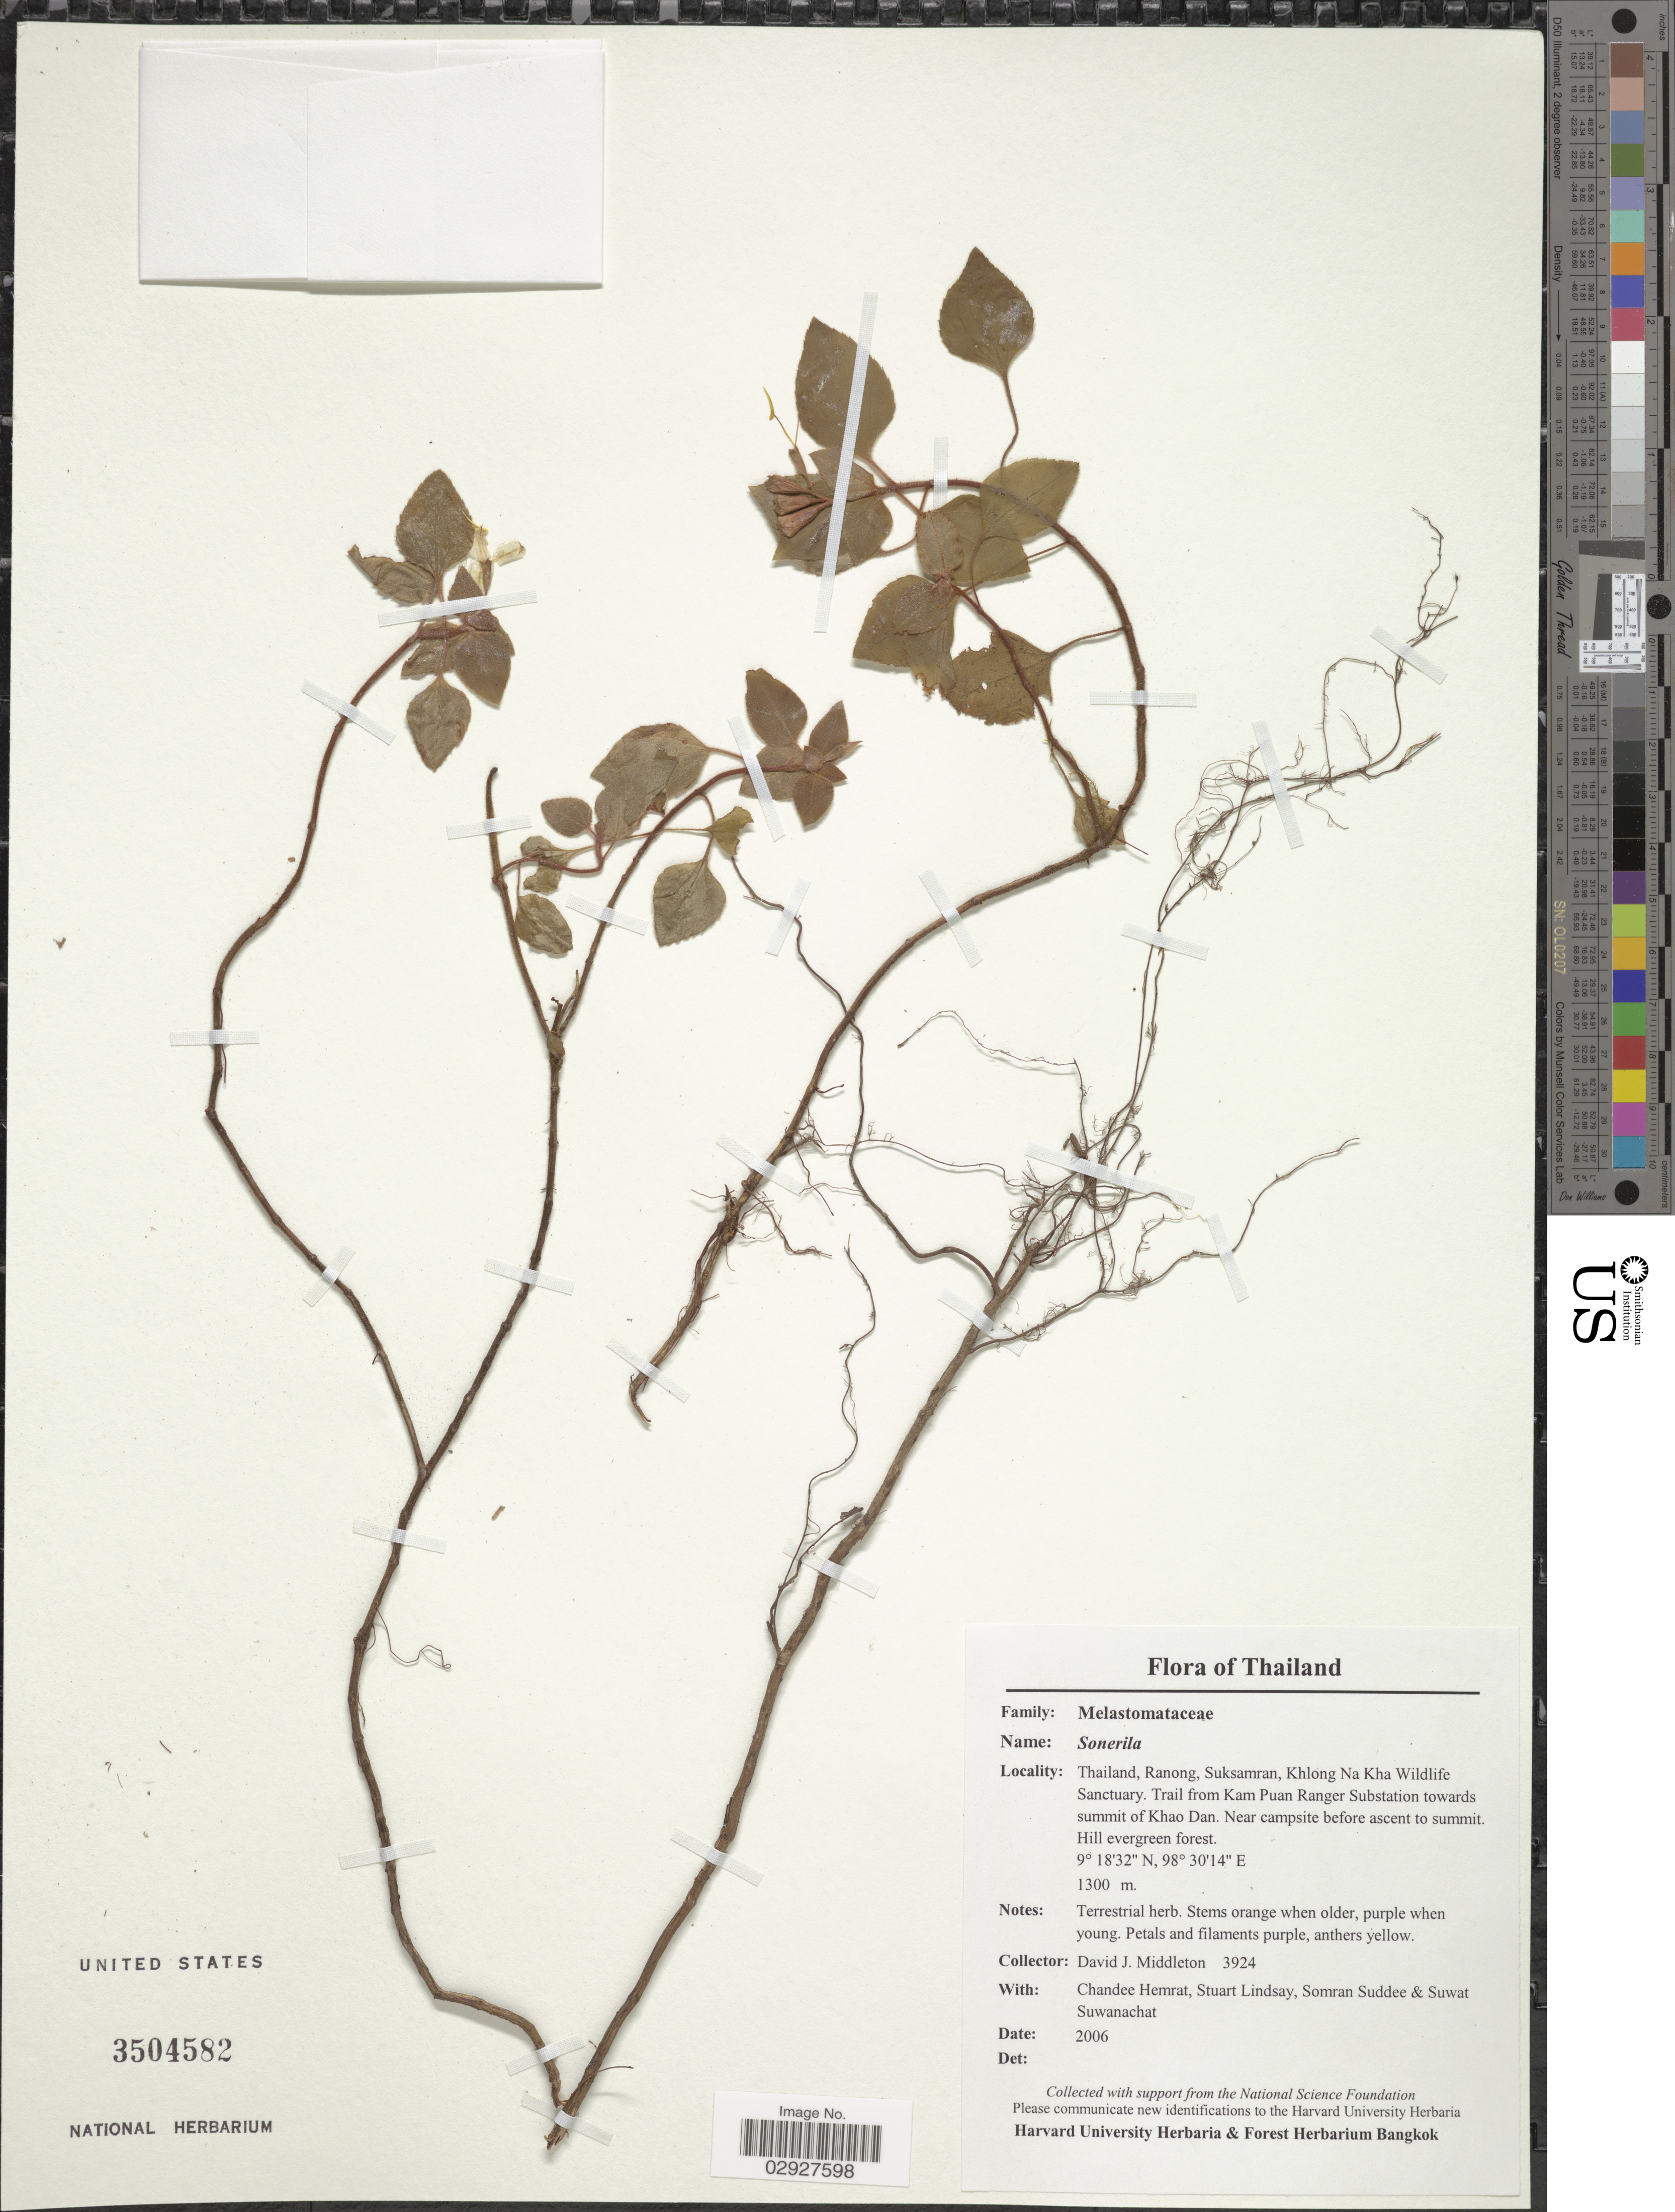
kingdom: Plantae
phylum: Tracheophyta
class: Magnoliopsida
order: Myrtales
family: Melastomataceae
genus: Sonerila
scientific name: Sonerila sp.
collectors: D. J. Middleton, C. Hemrat, S. Lindsay, S. Suddee & S. Suwanachat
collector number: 3924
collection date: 2006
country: Thailand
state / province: Ranong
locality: Suksamran, Khlong Na Kha Wildlife Sanctuary. Trail from Kam Puan Ranger Substation towards summit of Khao Dan.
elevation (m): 1300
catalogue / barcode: US 3504582